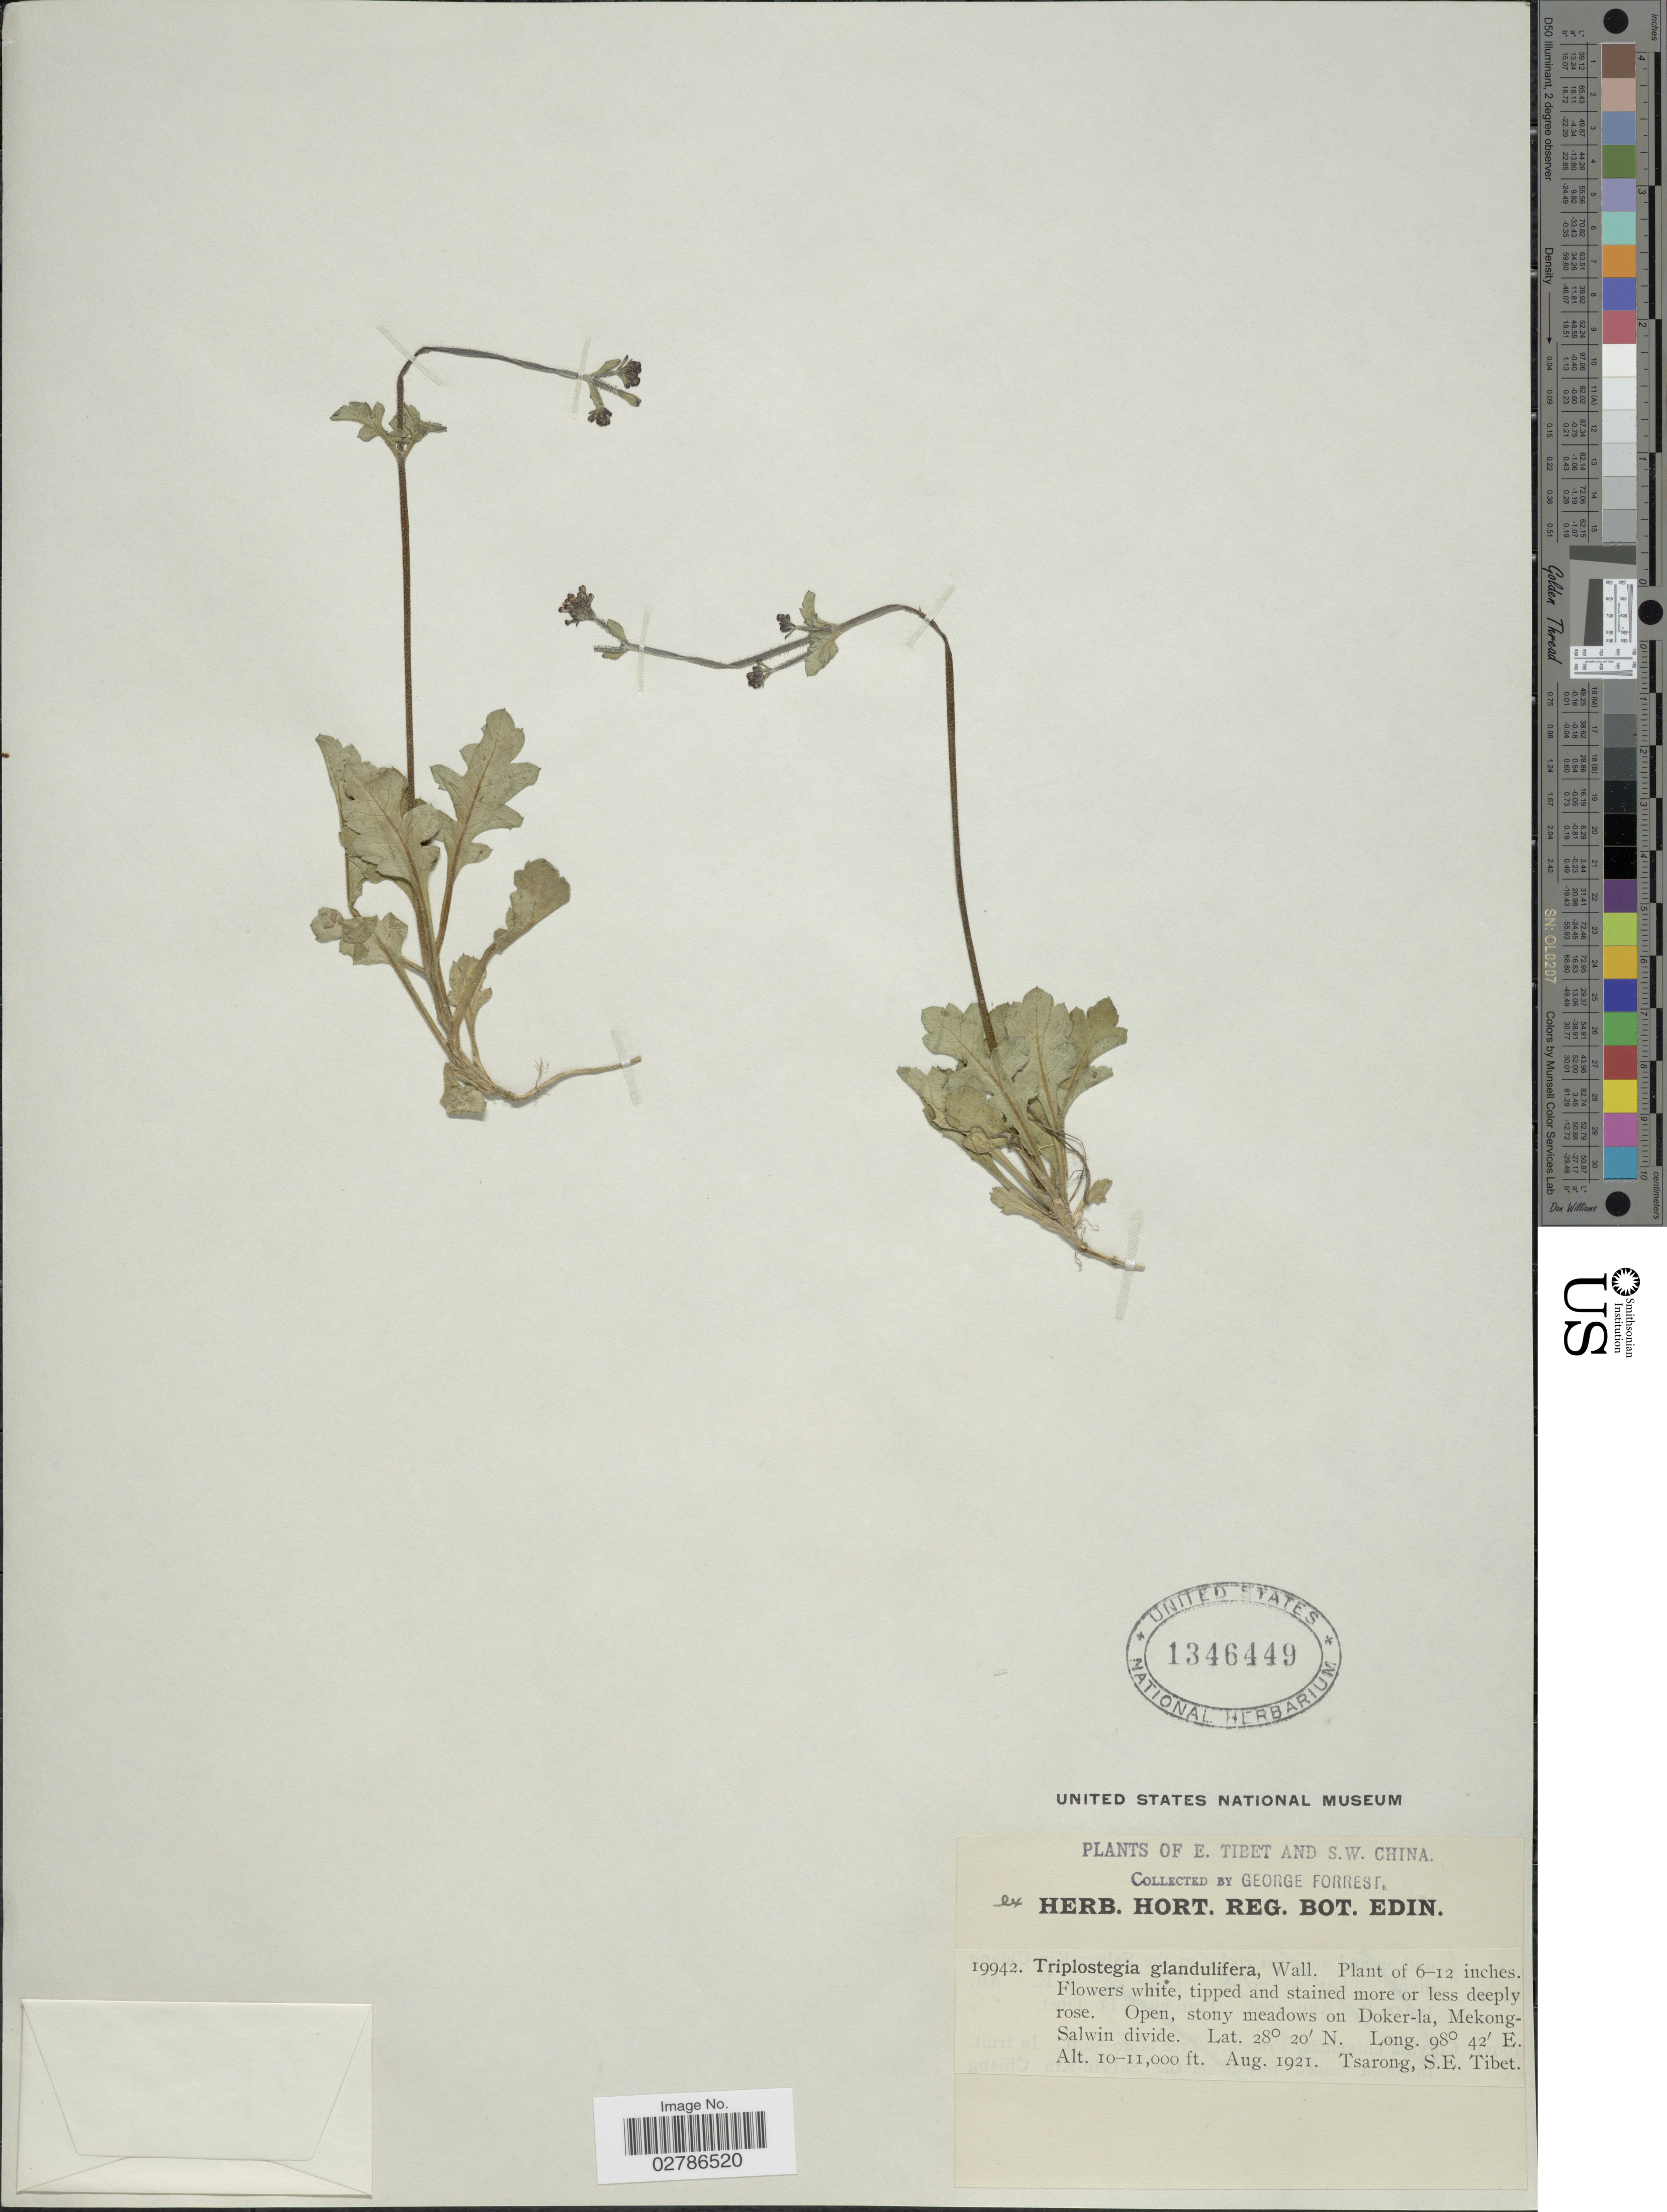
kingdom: Plantae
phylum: Tracheophyta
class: Magnoliopsida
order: Dipsacales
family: Caprifoliaceae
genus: Triplostegia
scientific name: Triplostegia glandulifera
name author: Wall. ex DC.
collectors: G. Forrest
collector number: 19942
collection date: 1921-08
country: China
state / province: Xizang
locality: E. Tibet and S.W. China. Open, stony meadows on Doker-la, Mekong-Salwin divide, Tsarong, S.E. Tibet.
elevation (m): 3048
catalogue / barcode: US 1346449